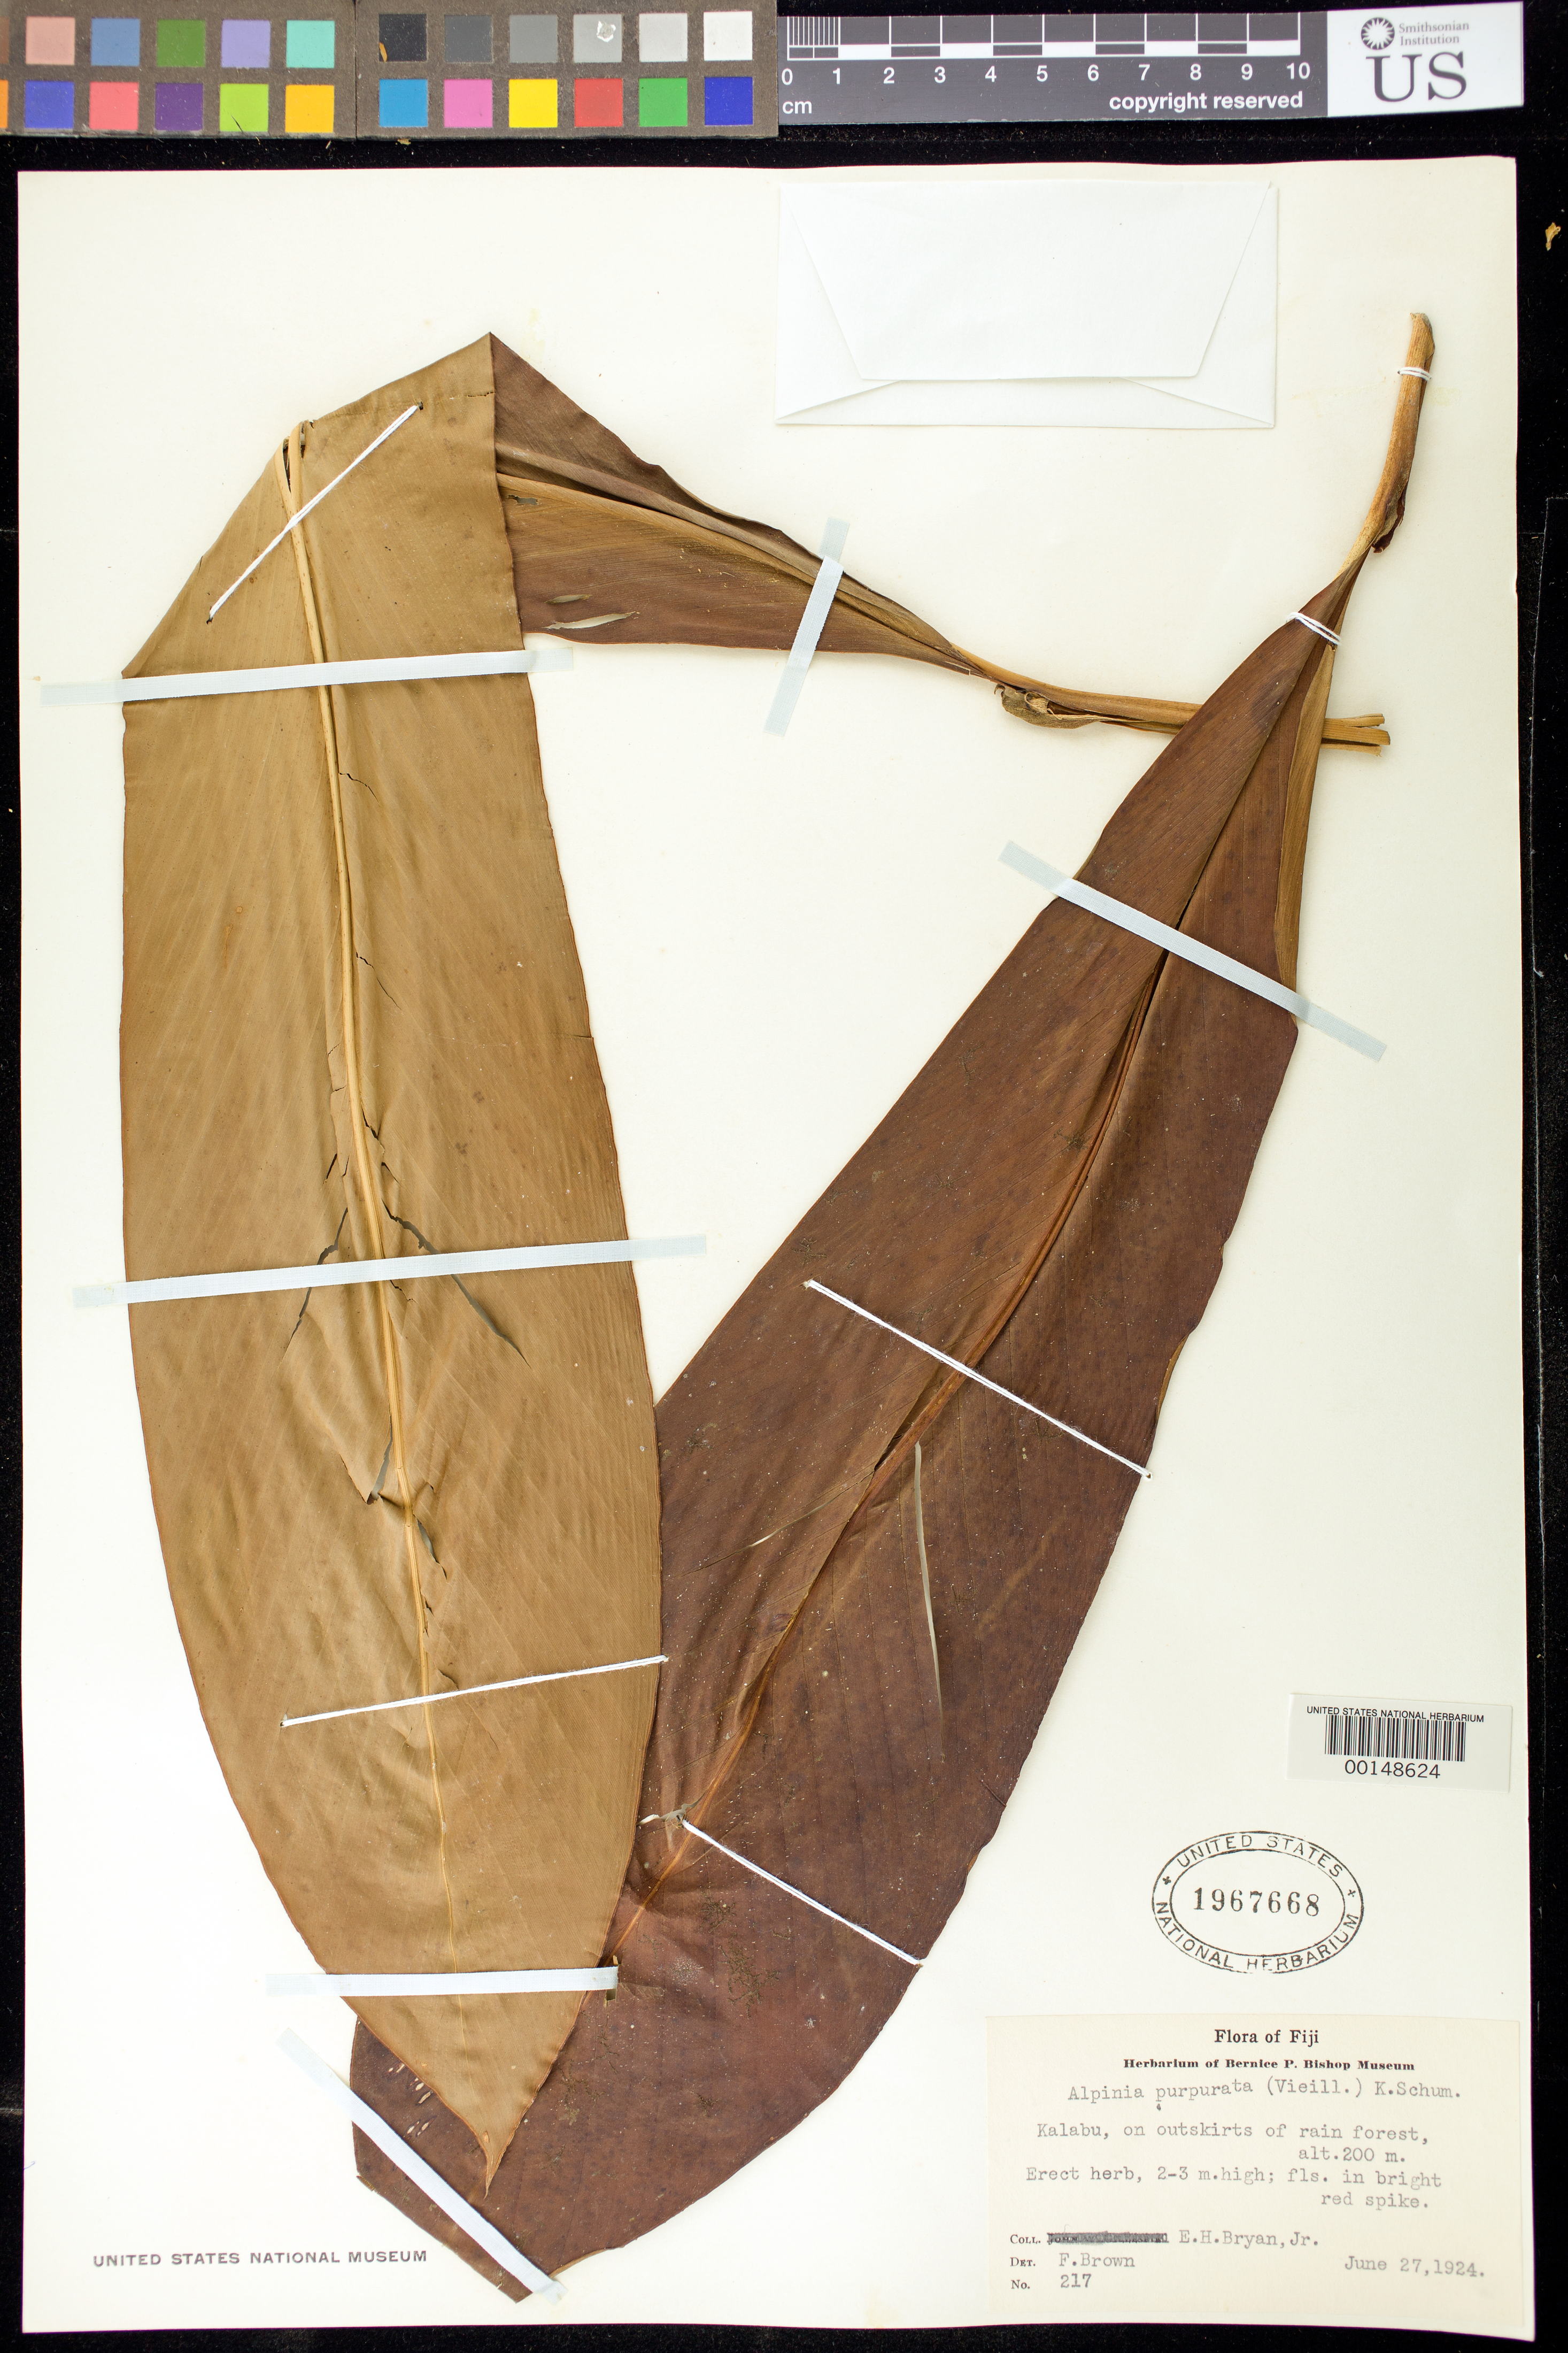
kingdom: Plantae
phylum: Tracheophyta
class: Liliopsida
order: Zingiberales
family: Zingiberaceae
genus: Alpinia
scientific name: Alpinia purpurata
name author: (Veill.) K. Schum.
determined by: Brown, Forrest B. H.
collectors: E. Bryan Jr.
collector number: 217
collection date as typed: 27 Jun 1924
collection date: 1924-06-27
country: Fiji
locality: Kalabu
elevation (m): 200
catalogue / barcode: US 1967668